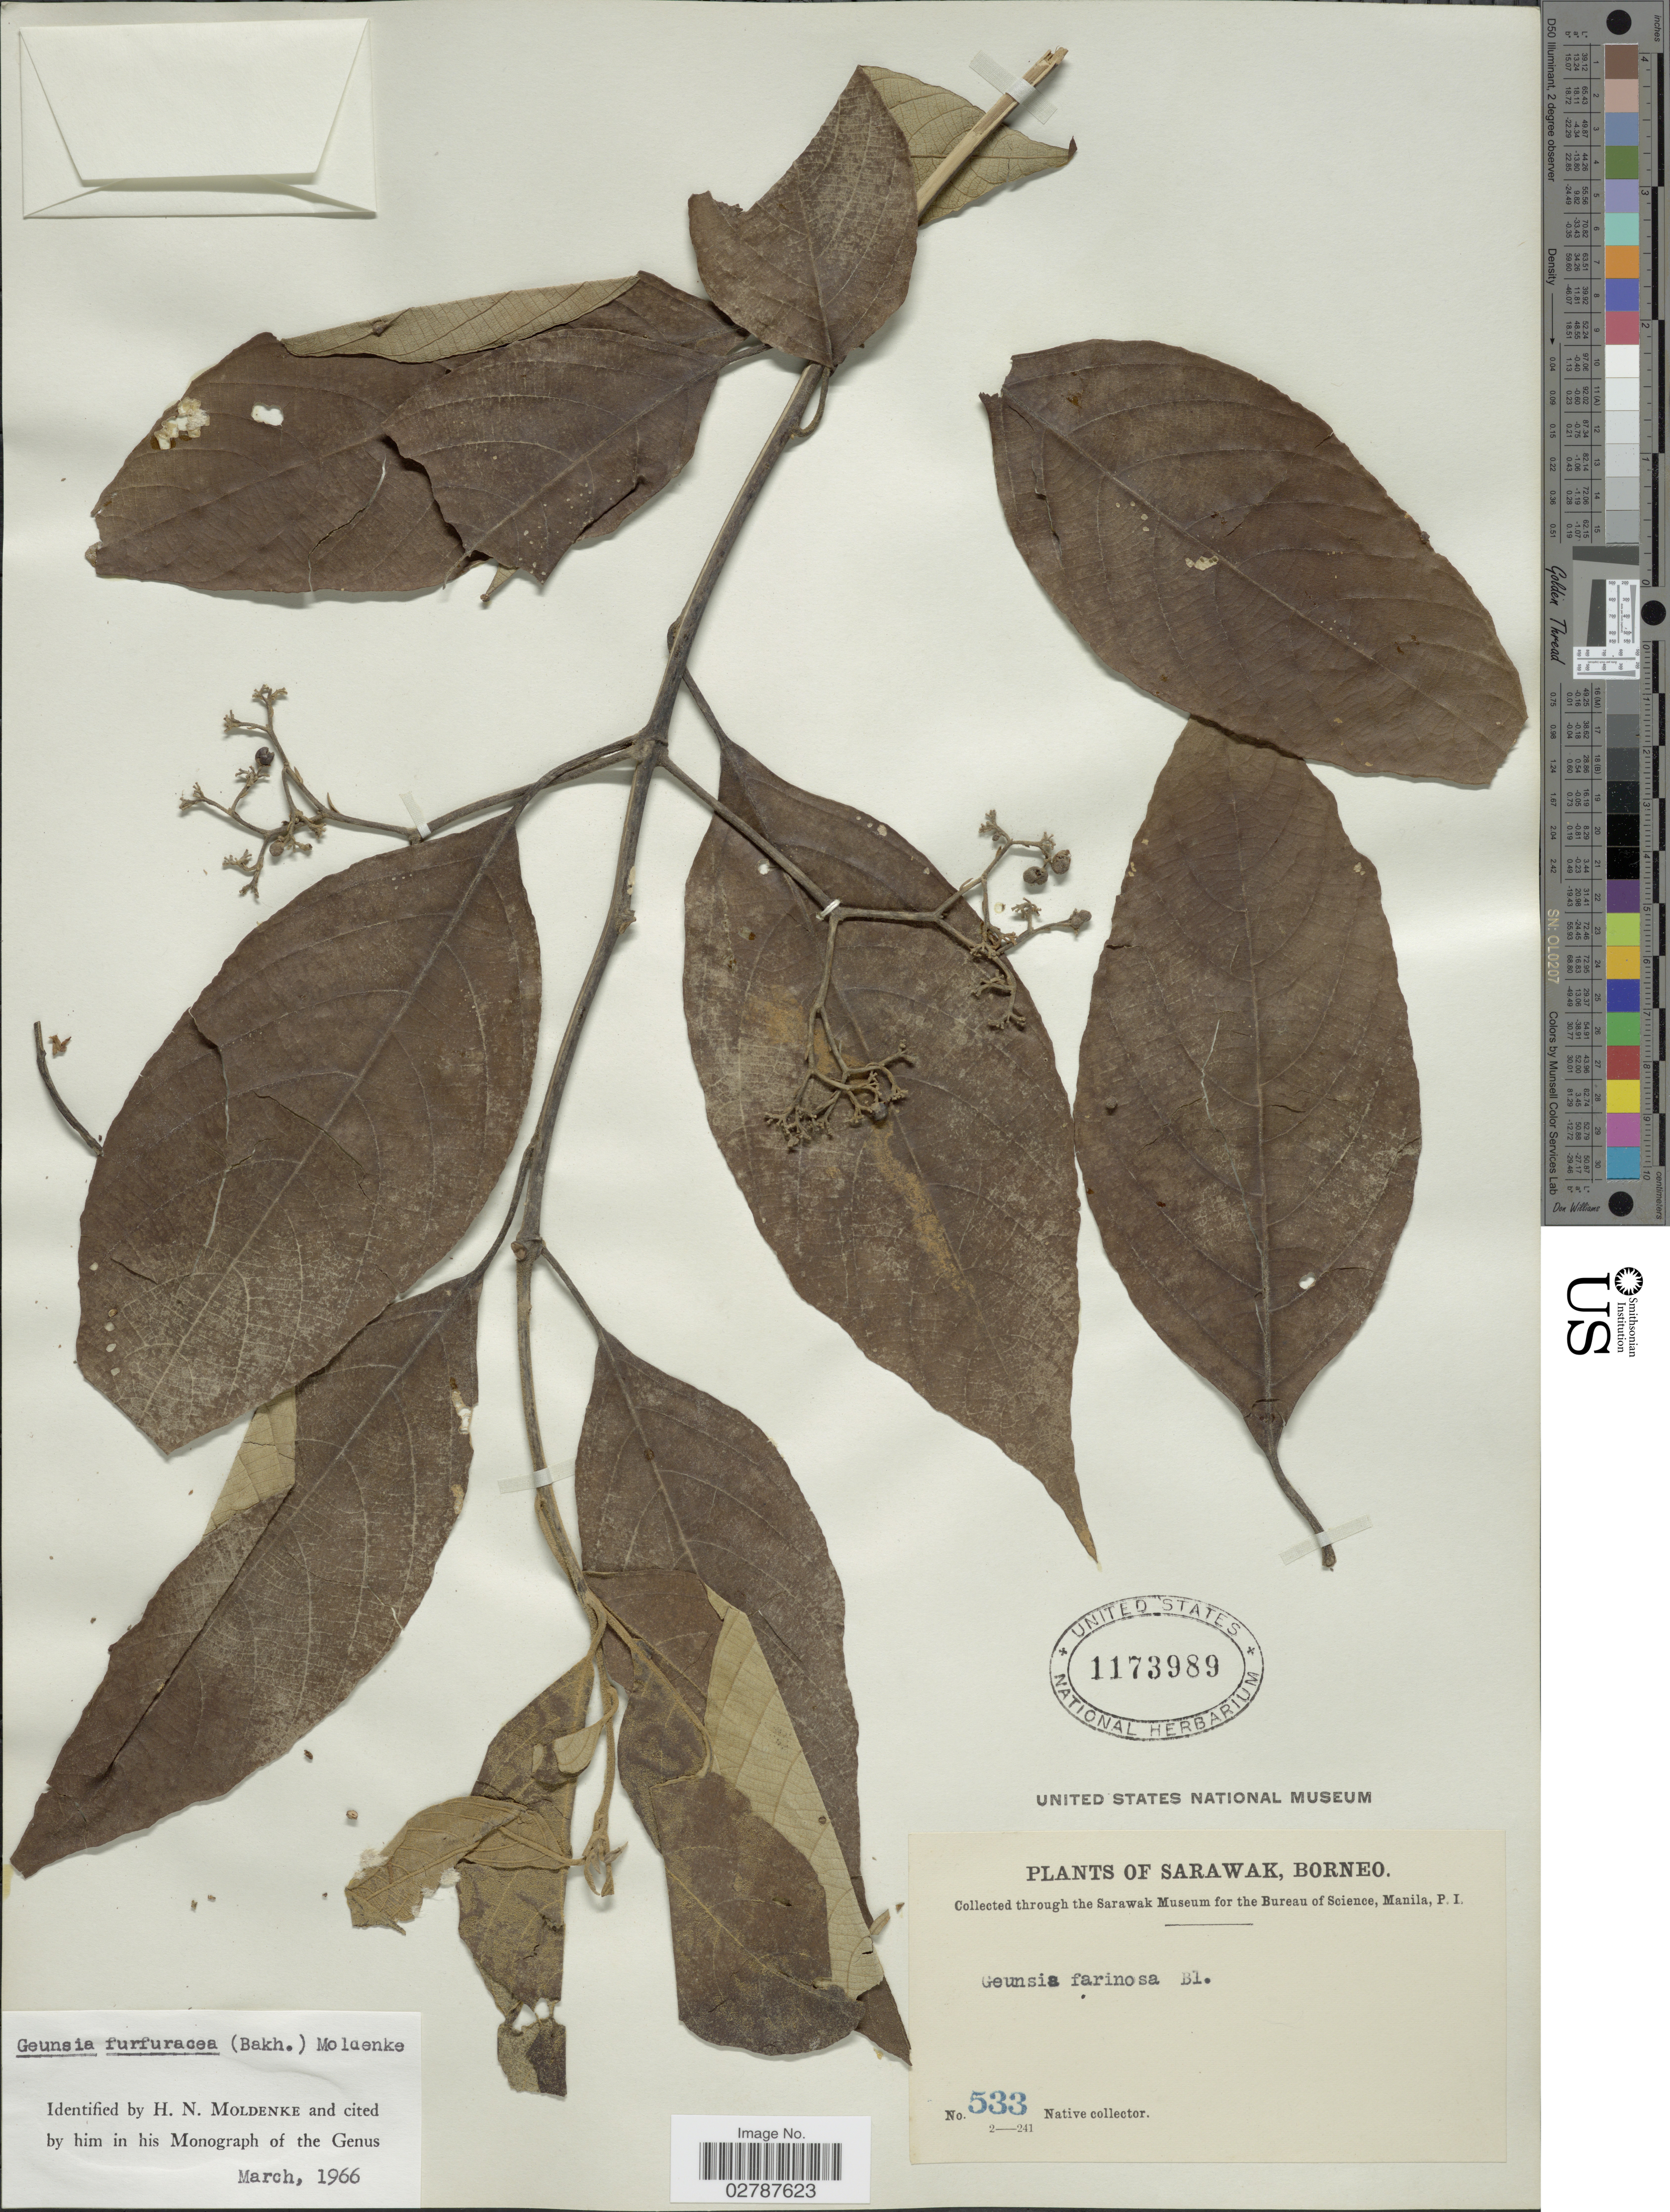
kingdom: Plantae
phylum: Tracheophyta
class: Magnoliopsida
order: Lamiales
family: Lamiaceae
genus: Callicarpa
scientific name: Callicarpa furfuracea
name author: Ridl.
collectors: Native collector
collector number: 533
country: Malaysia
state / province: Sarawak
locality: Borneo.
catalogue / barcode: US 1173989